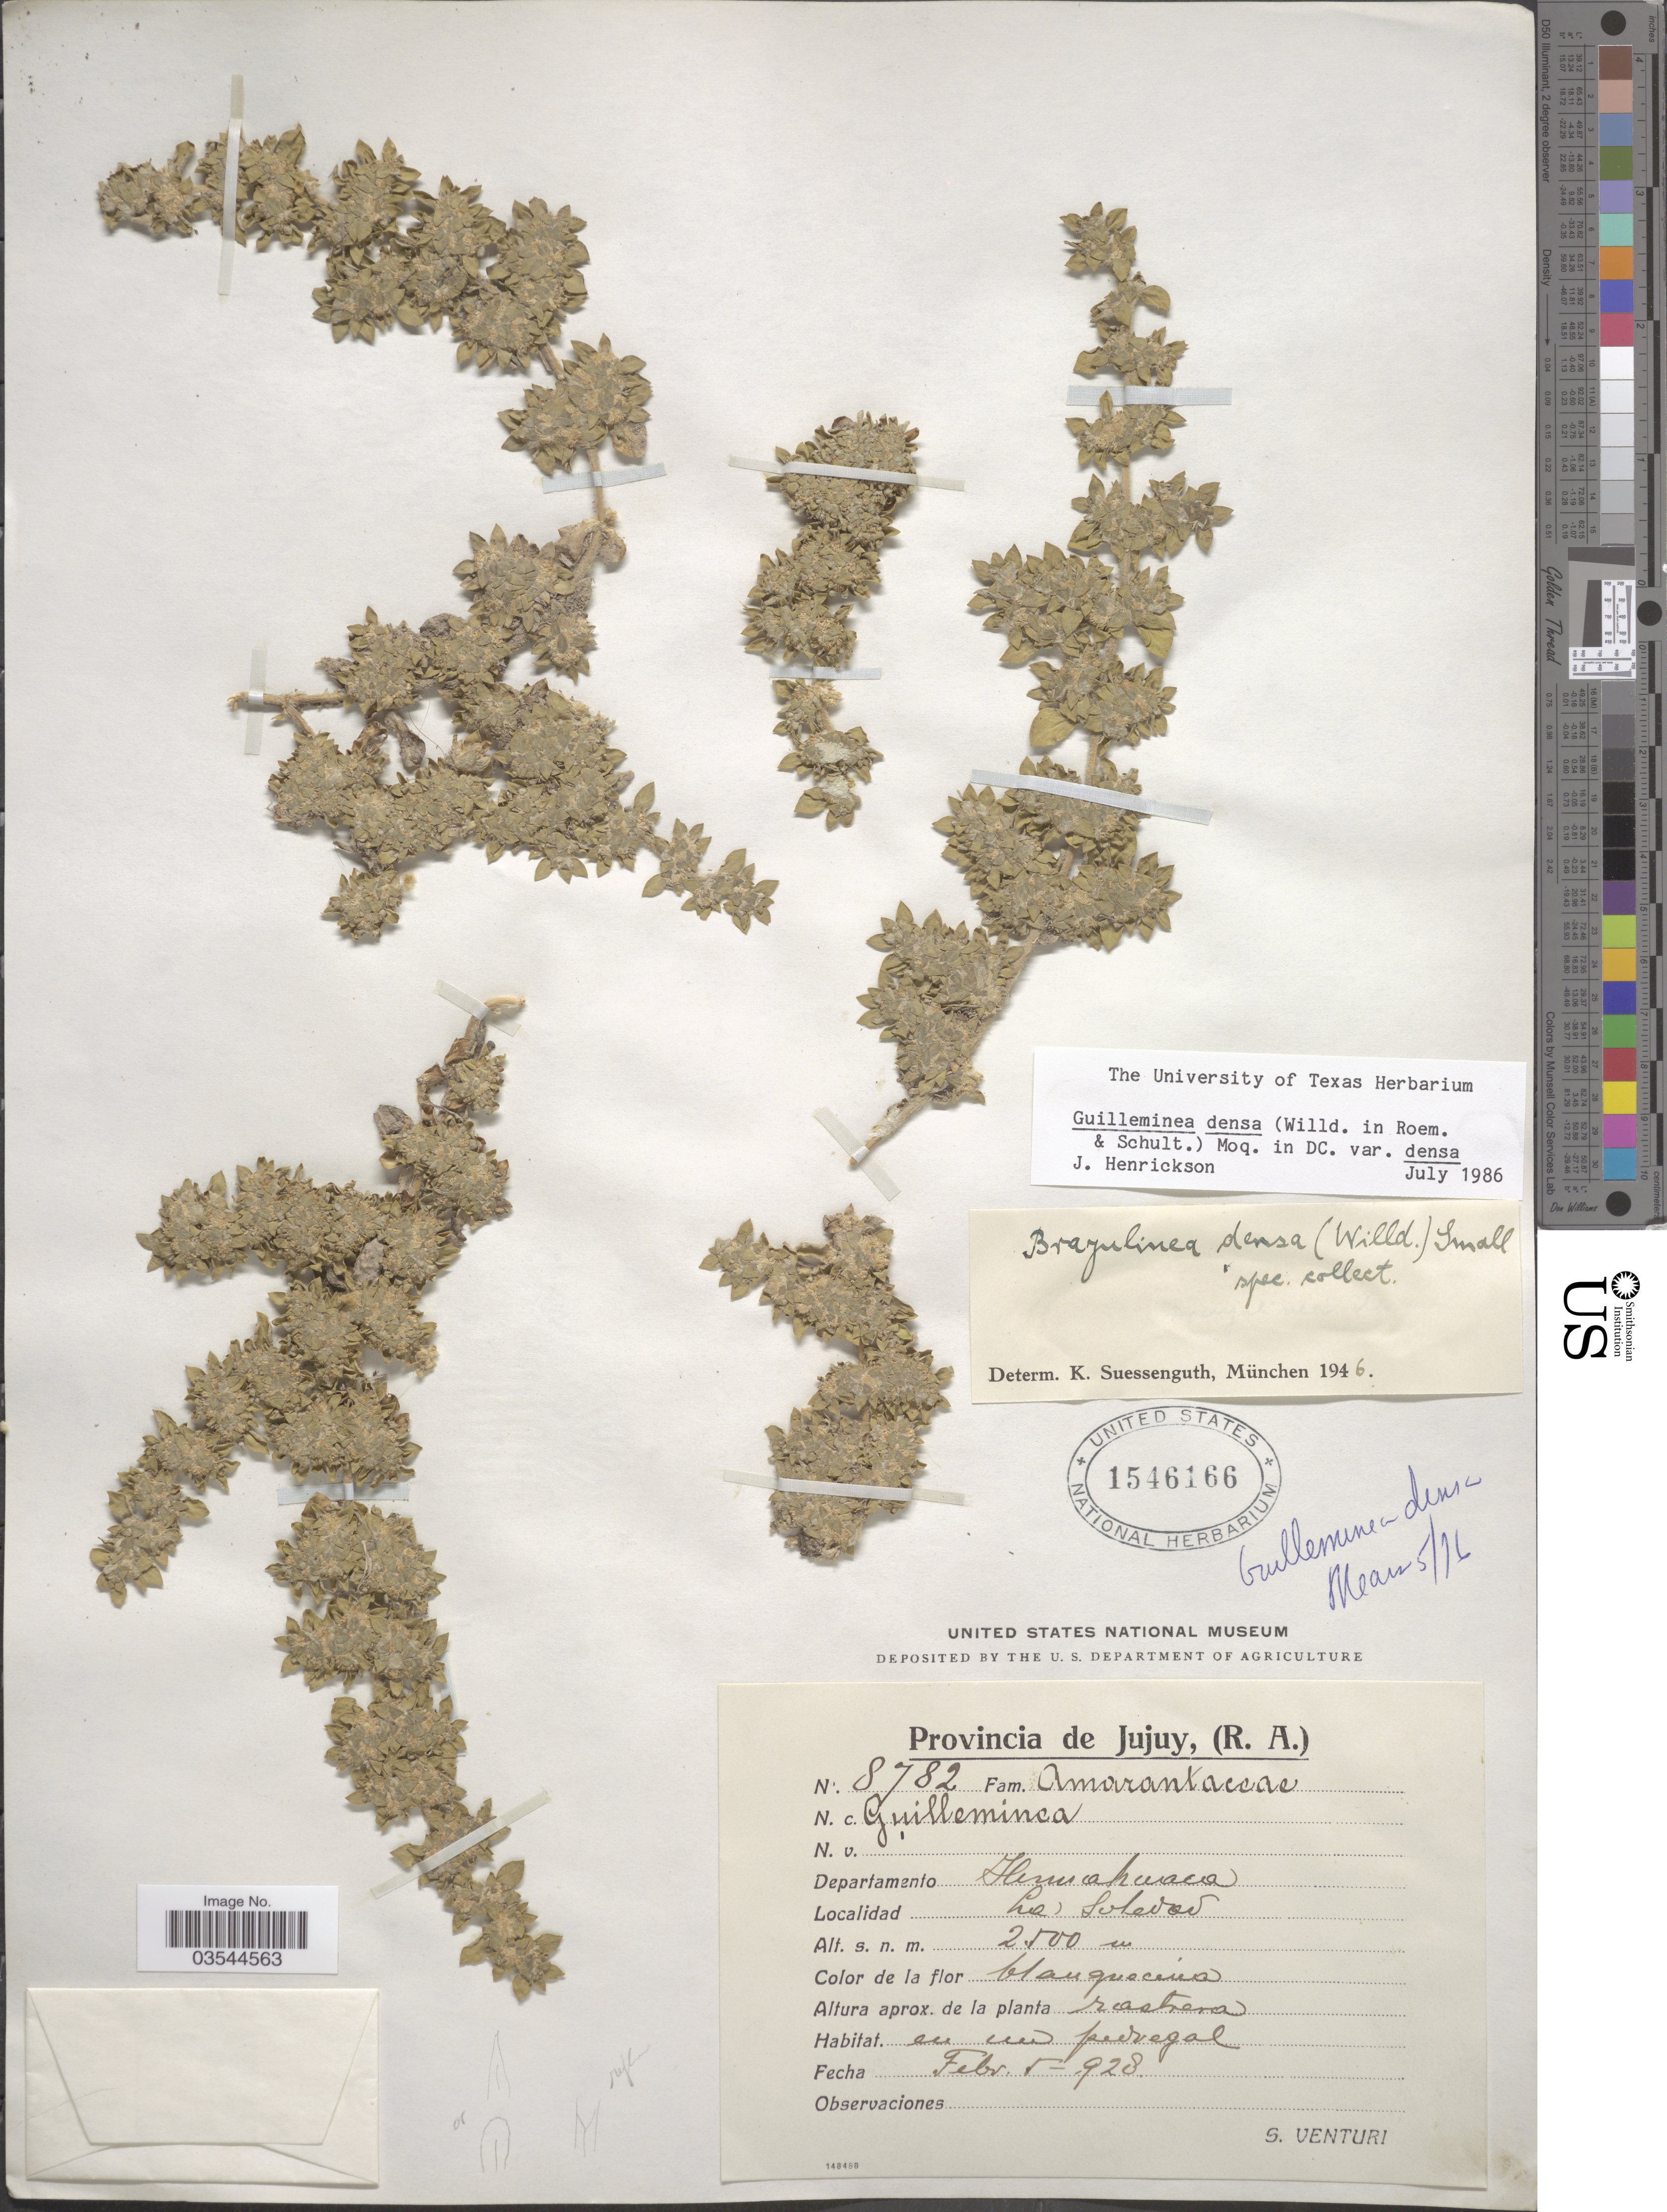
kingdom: Plantae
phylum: Tracheophyta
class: Magnoliopsida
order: Caryophyllales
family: Amaranthaceae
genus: Guilleminea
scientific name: Guilleminea densa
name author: (Humb. & Bonpl. ex Schult.) Moq.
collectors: S. Venturi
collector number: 8782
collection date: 1928-02-05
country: Argentina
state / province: Jujuy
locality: Departamento Humahuaca. La Soledad.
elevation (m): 2500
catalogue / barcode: US 1546166